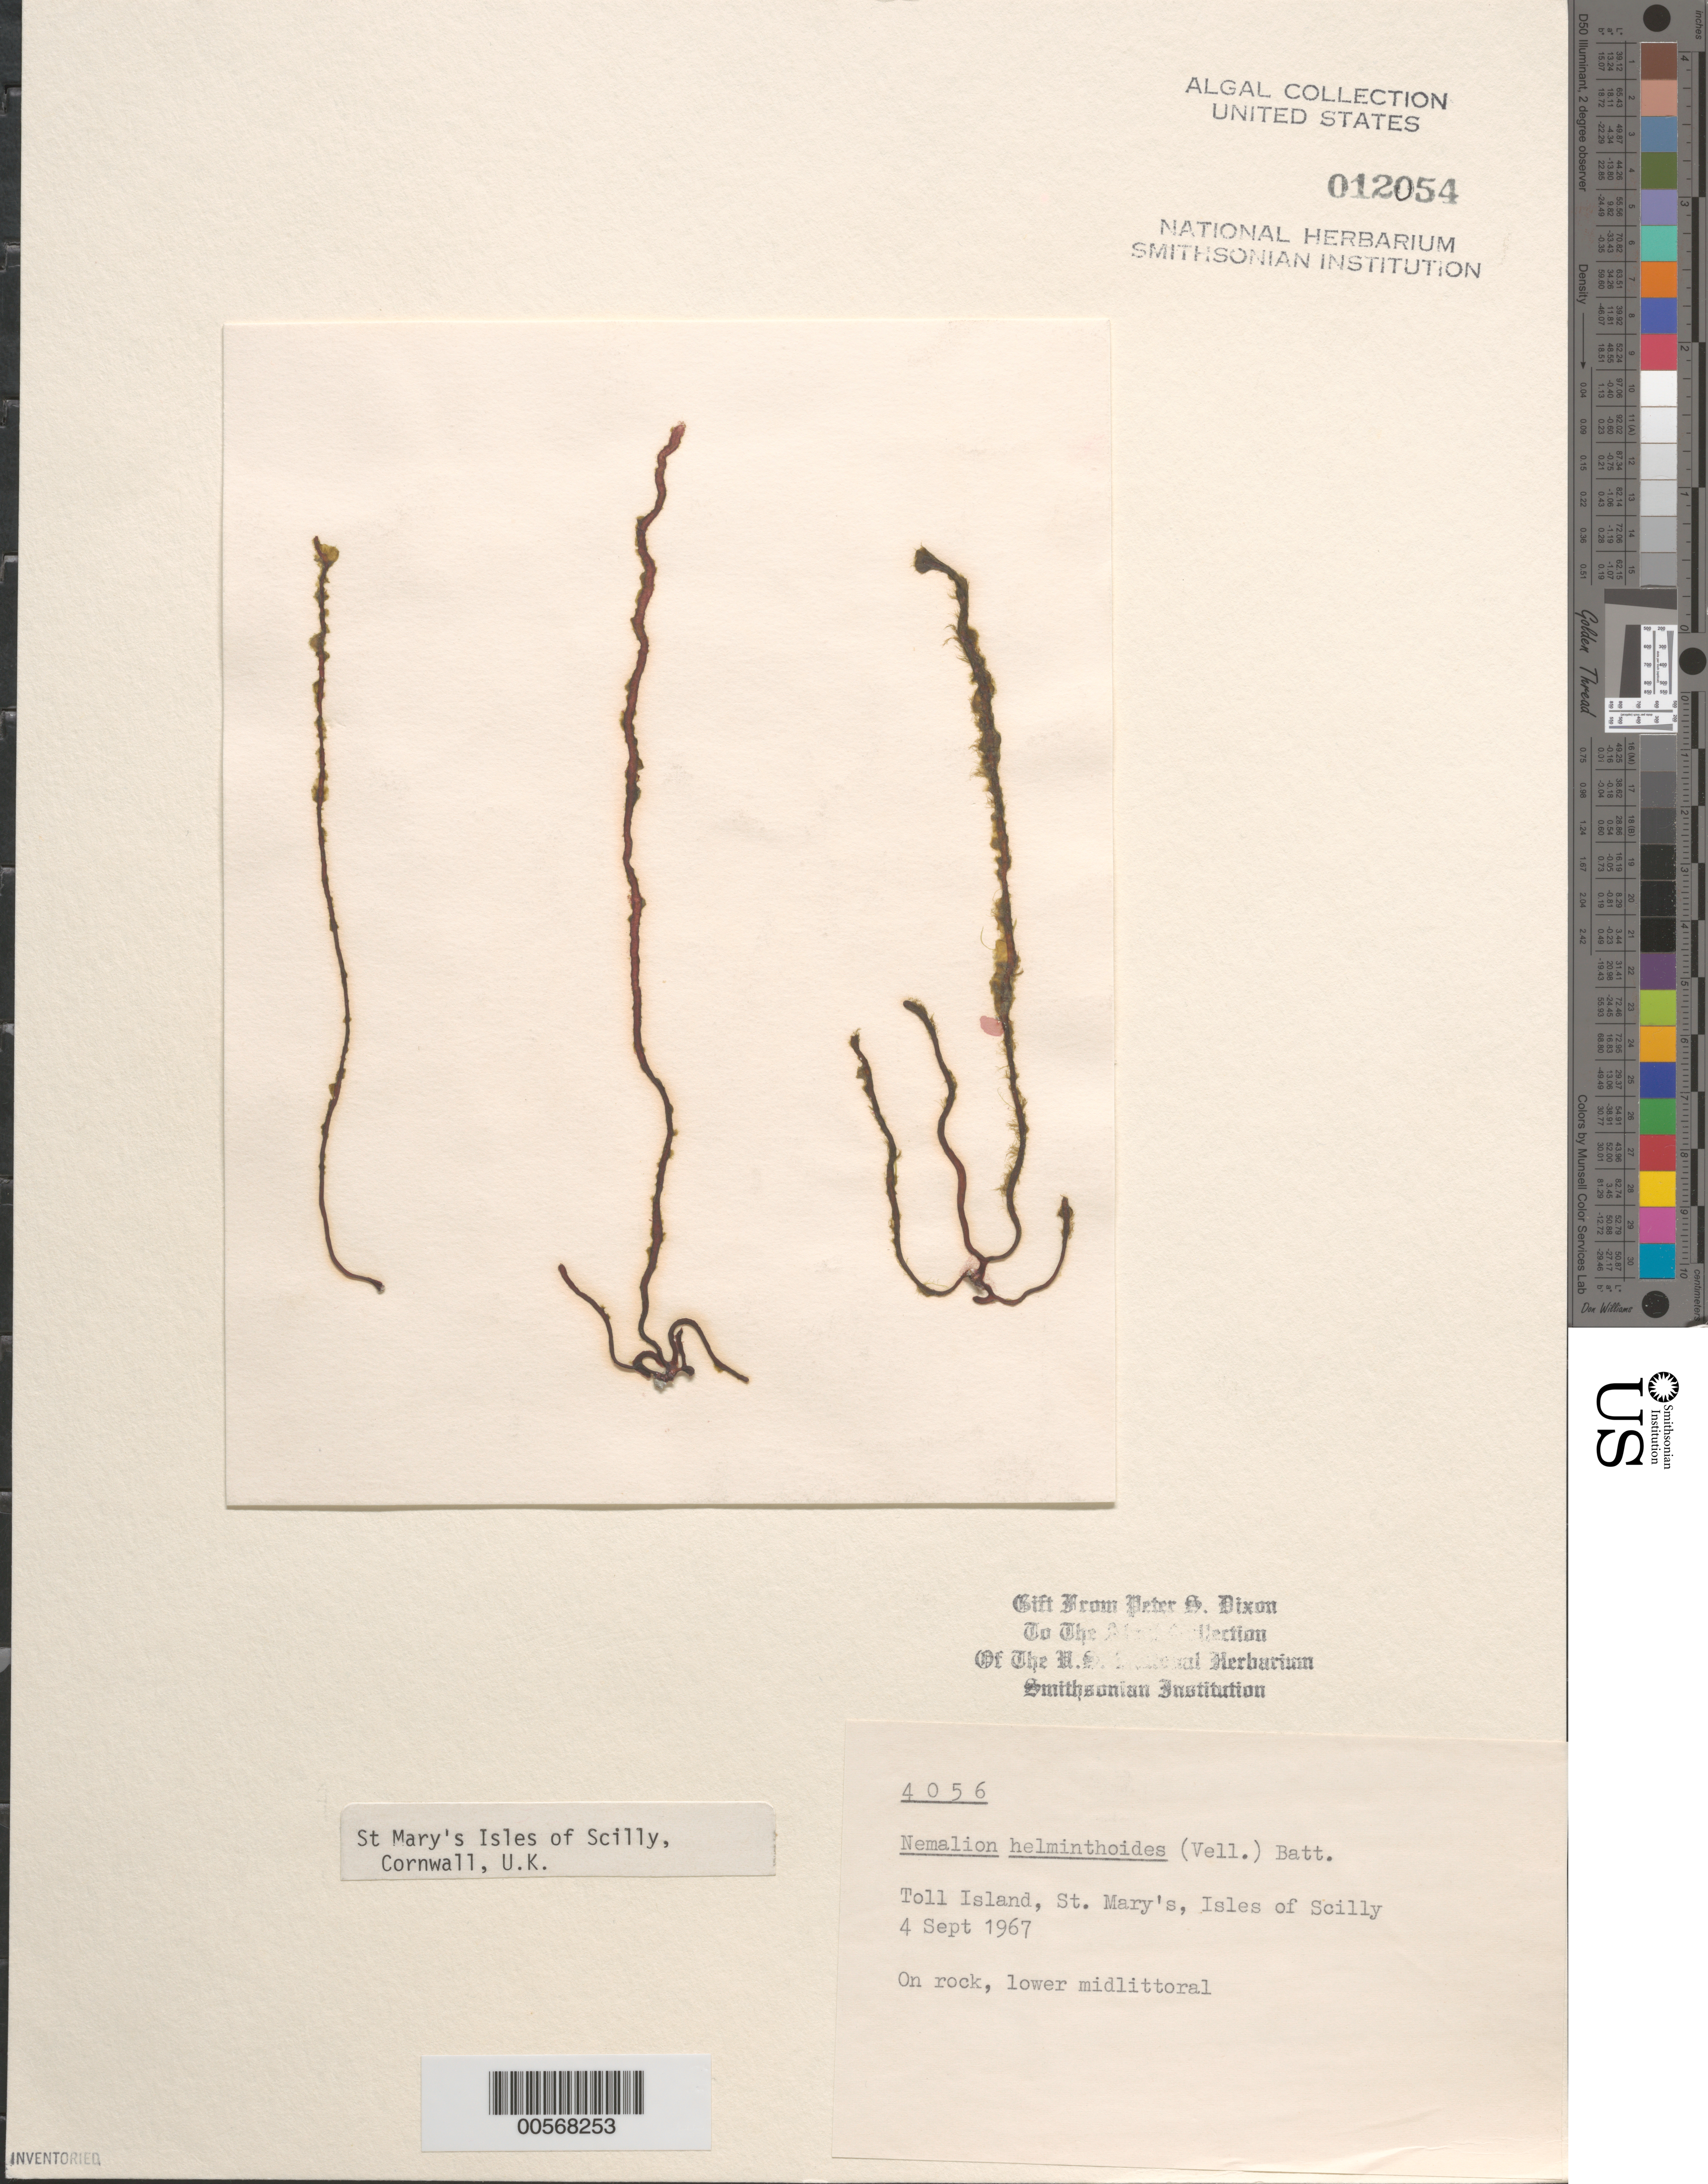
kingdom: Plantae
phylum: Rhodophyta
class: Florideophyceae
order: Nemaliales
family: Nemaliaceae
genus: Nemalion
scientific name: Nemalion multifidum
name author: (Lyngb.) Chauvin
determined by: Algae name updating Project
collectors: P. S. Dixon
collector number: PSD 4056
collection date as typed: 04 Sep 1967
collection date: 1967-09-04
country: United Kingdom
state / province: England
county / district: Council of the Isles of Scilly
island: St. Mary's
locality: Toll Island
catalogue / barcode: US 12054